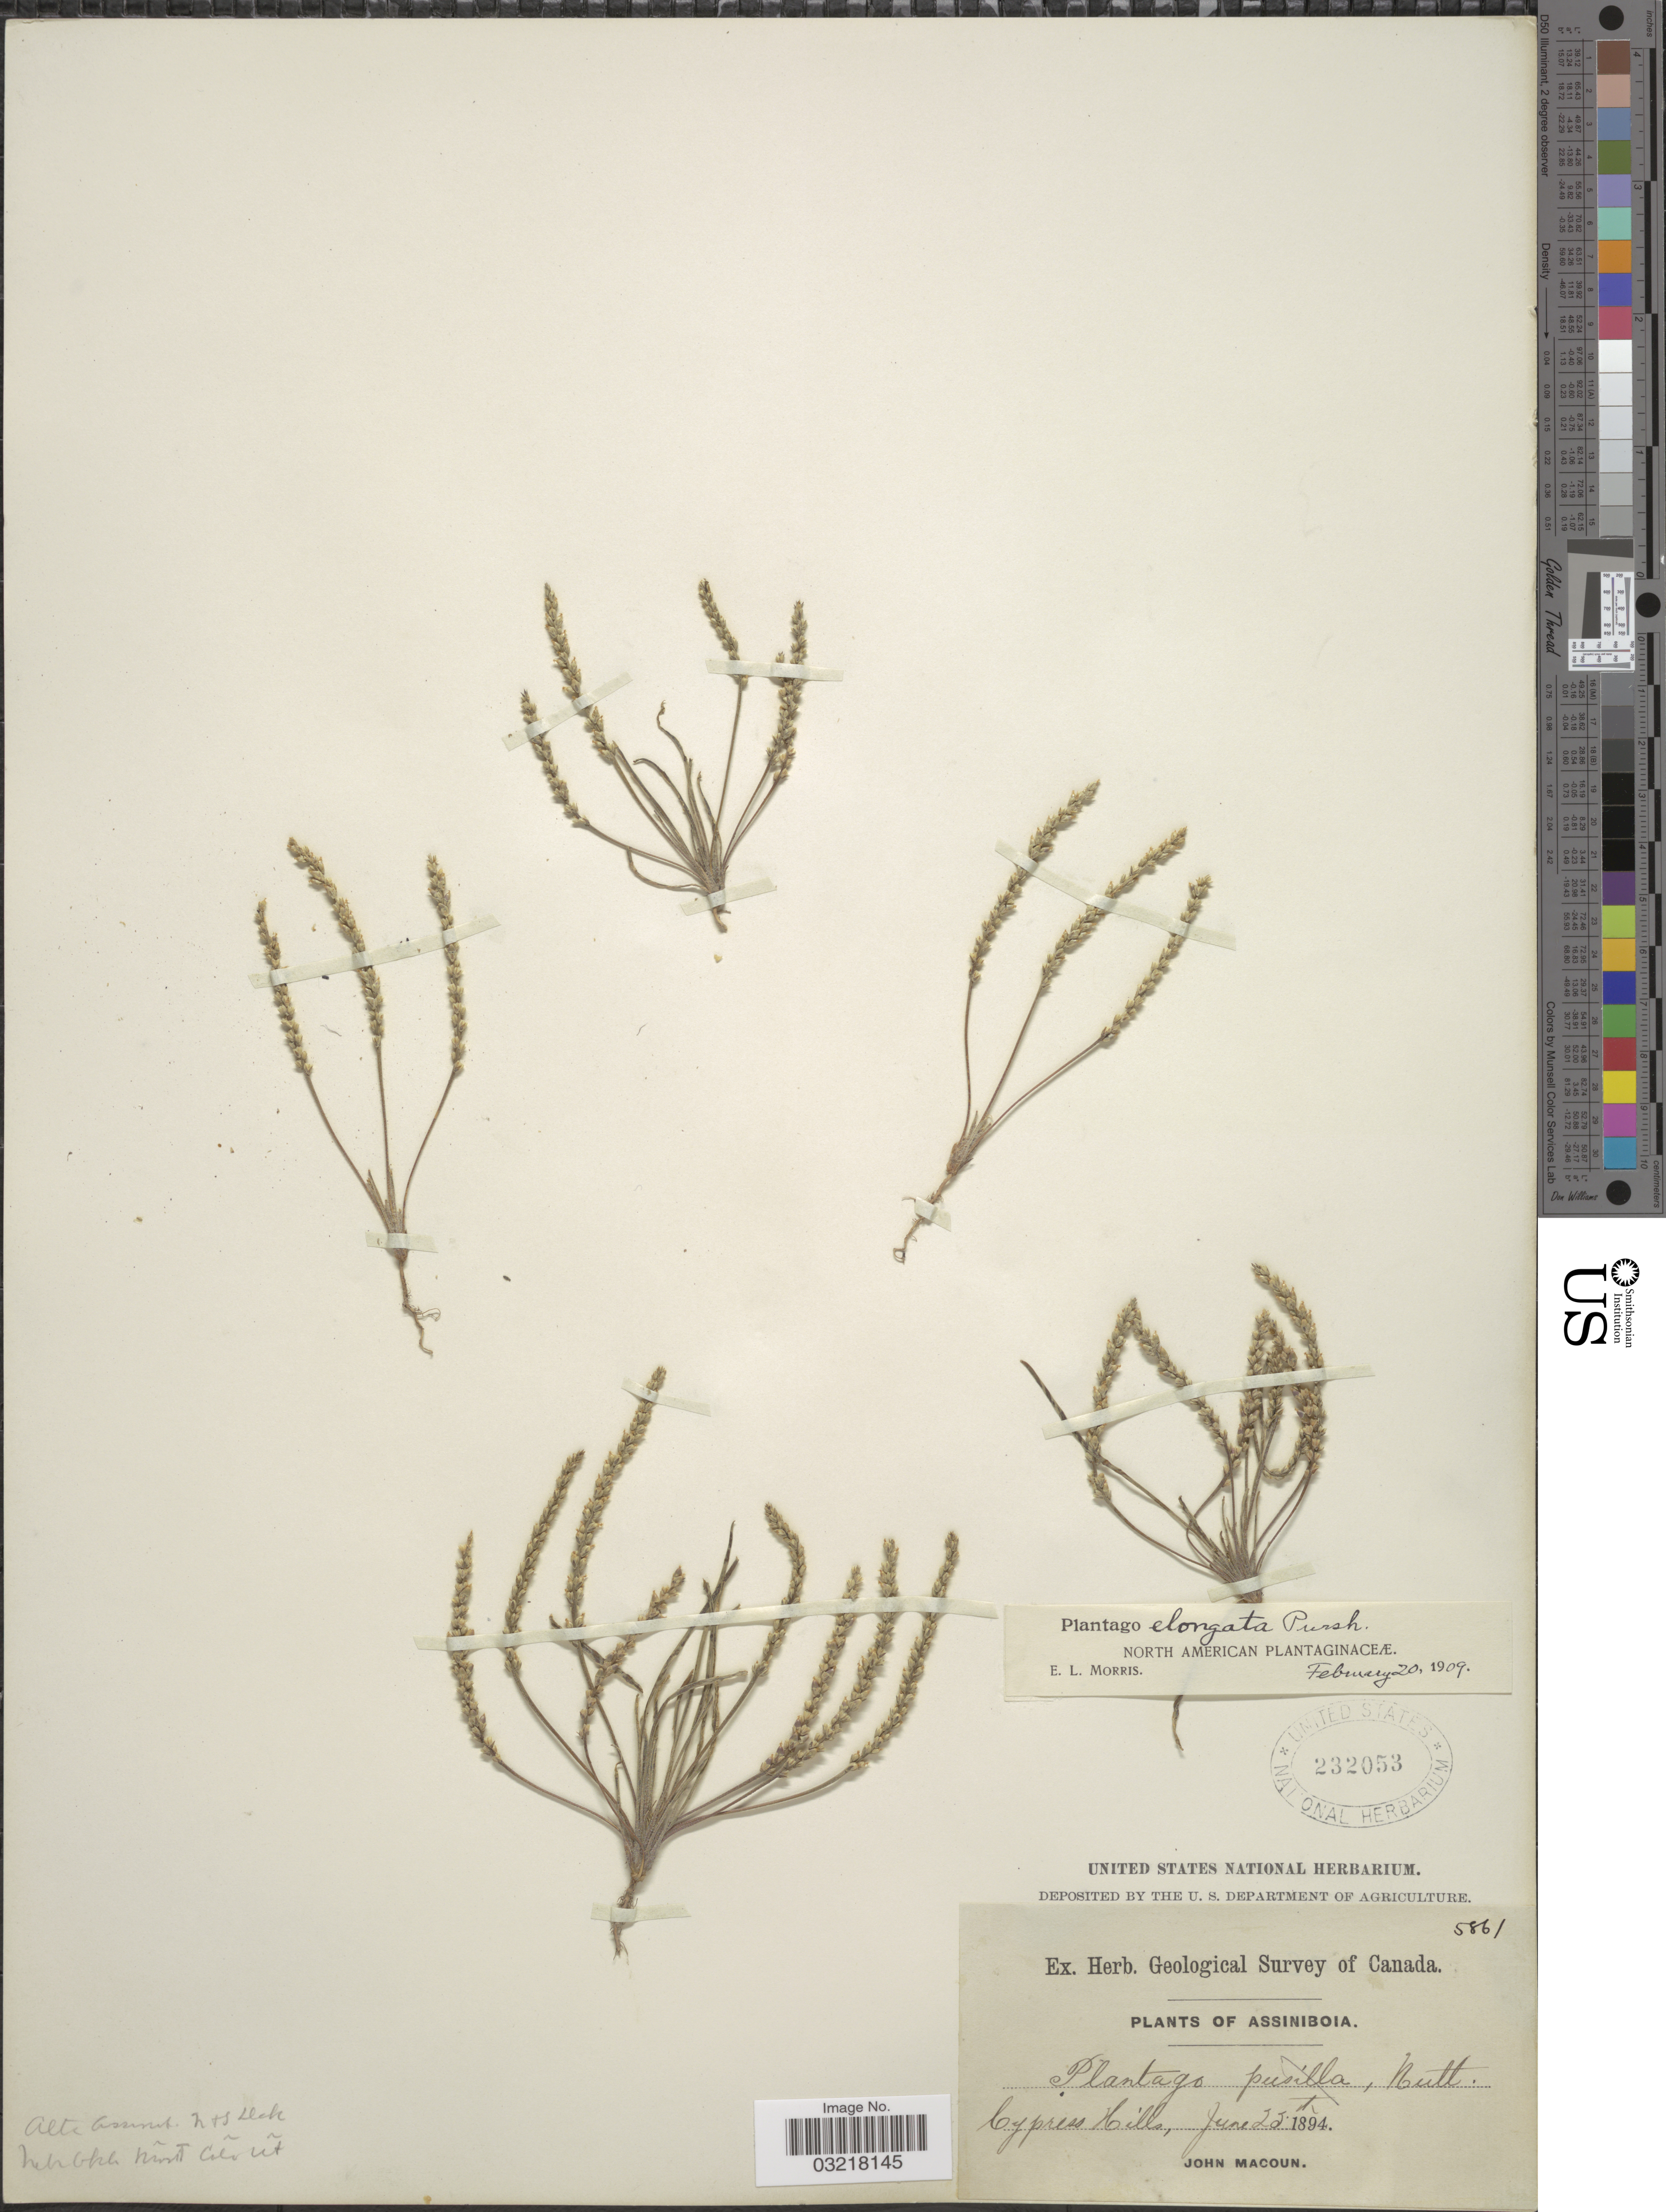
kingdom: Plantae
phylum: Tracheophyta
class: Magnoliopsida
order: Lamiales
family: Plantaginaceae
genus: Plantago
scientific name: Plantago elongata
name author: Pursh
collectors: J. Macoun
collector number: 5861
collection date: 1894-06-22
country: Canada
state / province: Saskatchewan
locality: Assiniboia, Cypress Hills.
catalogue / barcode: US 232053